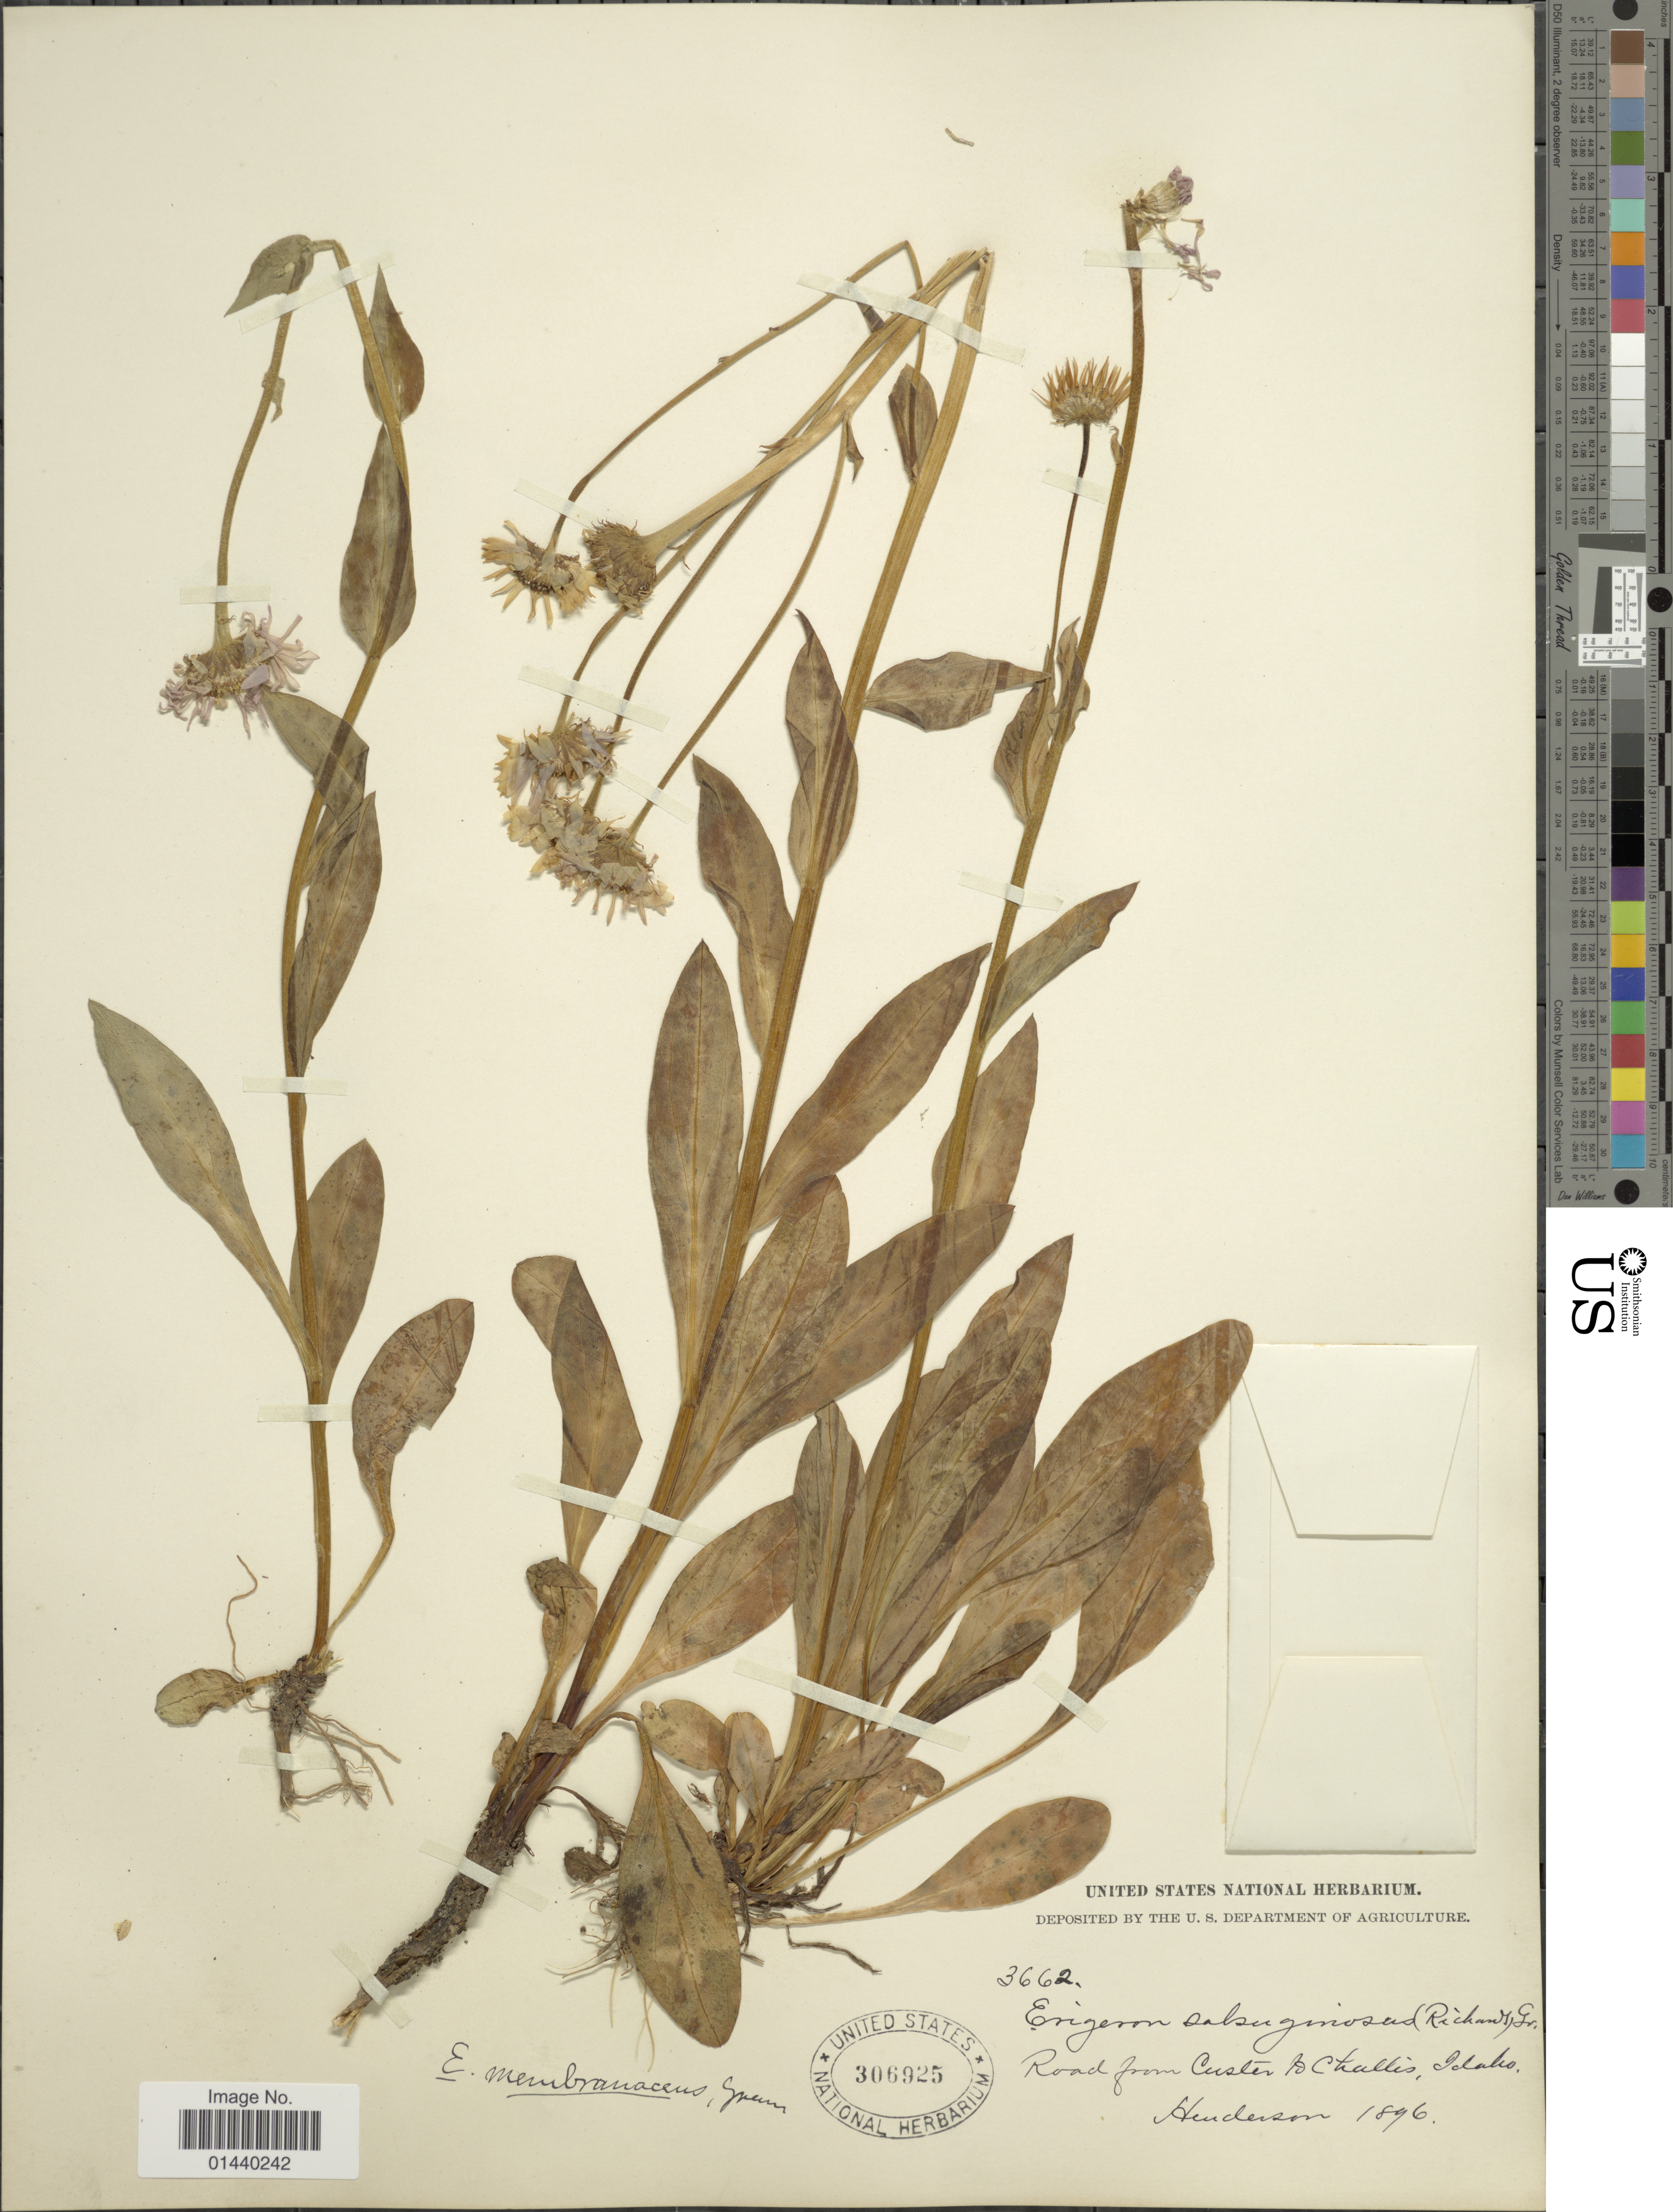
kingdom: Plantae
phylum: Tracheophyta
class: Magnoliopsida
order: Asterales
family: Asteraceae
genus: Erigeron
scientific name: Erigeron salsuginosus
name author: (Richardson ex R. Br.) A. Gray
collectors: -. Henderson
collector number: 3662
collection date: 1896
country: United States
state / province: Idaho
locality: Road from Custer D Challis.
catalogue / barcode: US 306925